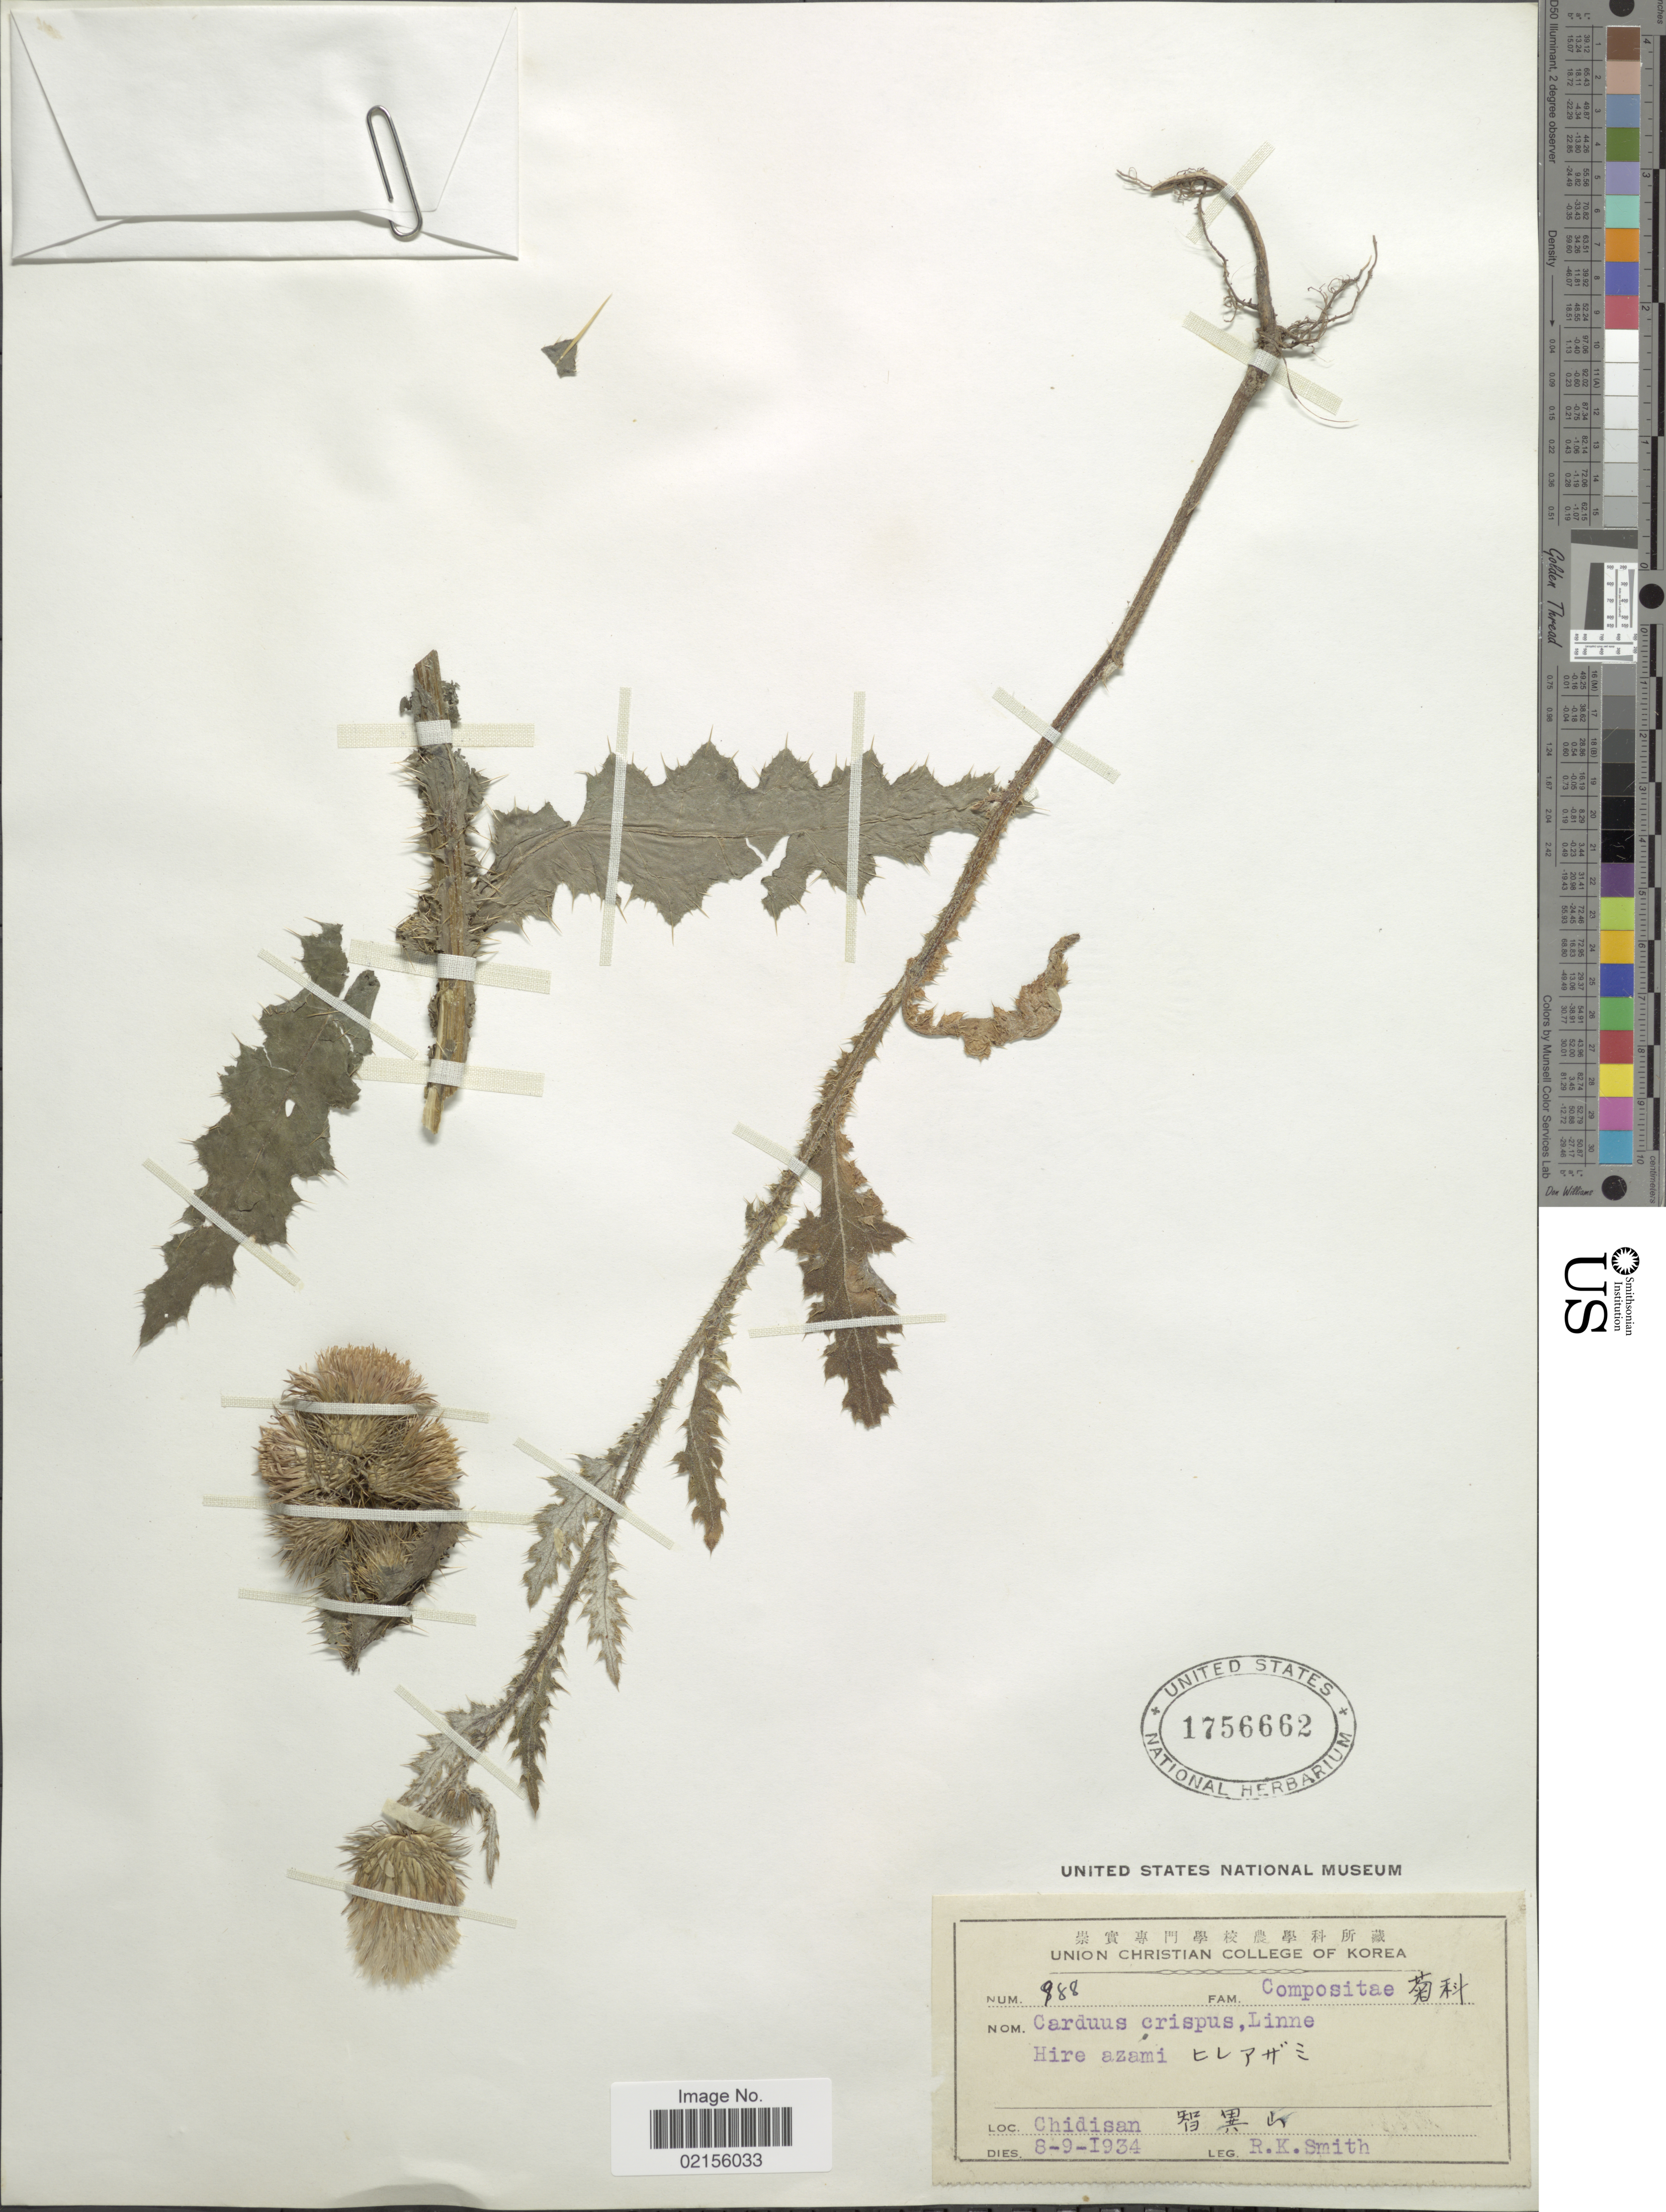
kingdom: Plantae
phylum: Tracheophyta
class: Magnoliopsida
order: Asterales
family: Asteraceae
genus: Carduus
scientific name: Carduus crispus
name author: L.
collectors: R. Smith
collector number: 988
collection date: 1934-09-08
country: South Korea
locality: Chirisan [Foreign script]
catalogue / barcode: US 1756662